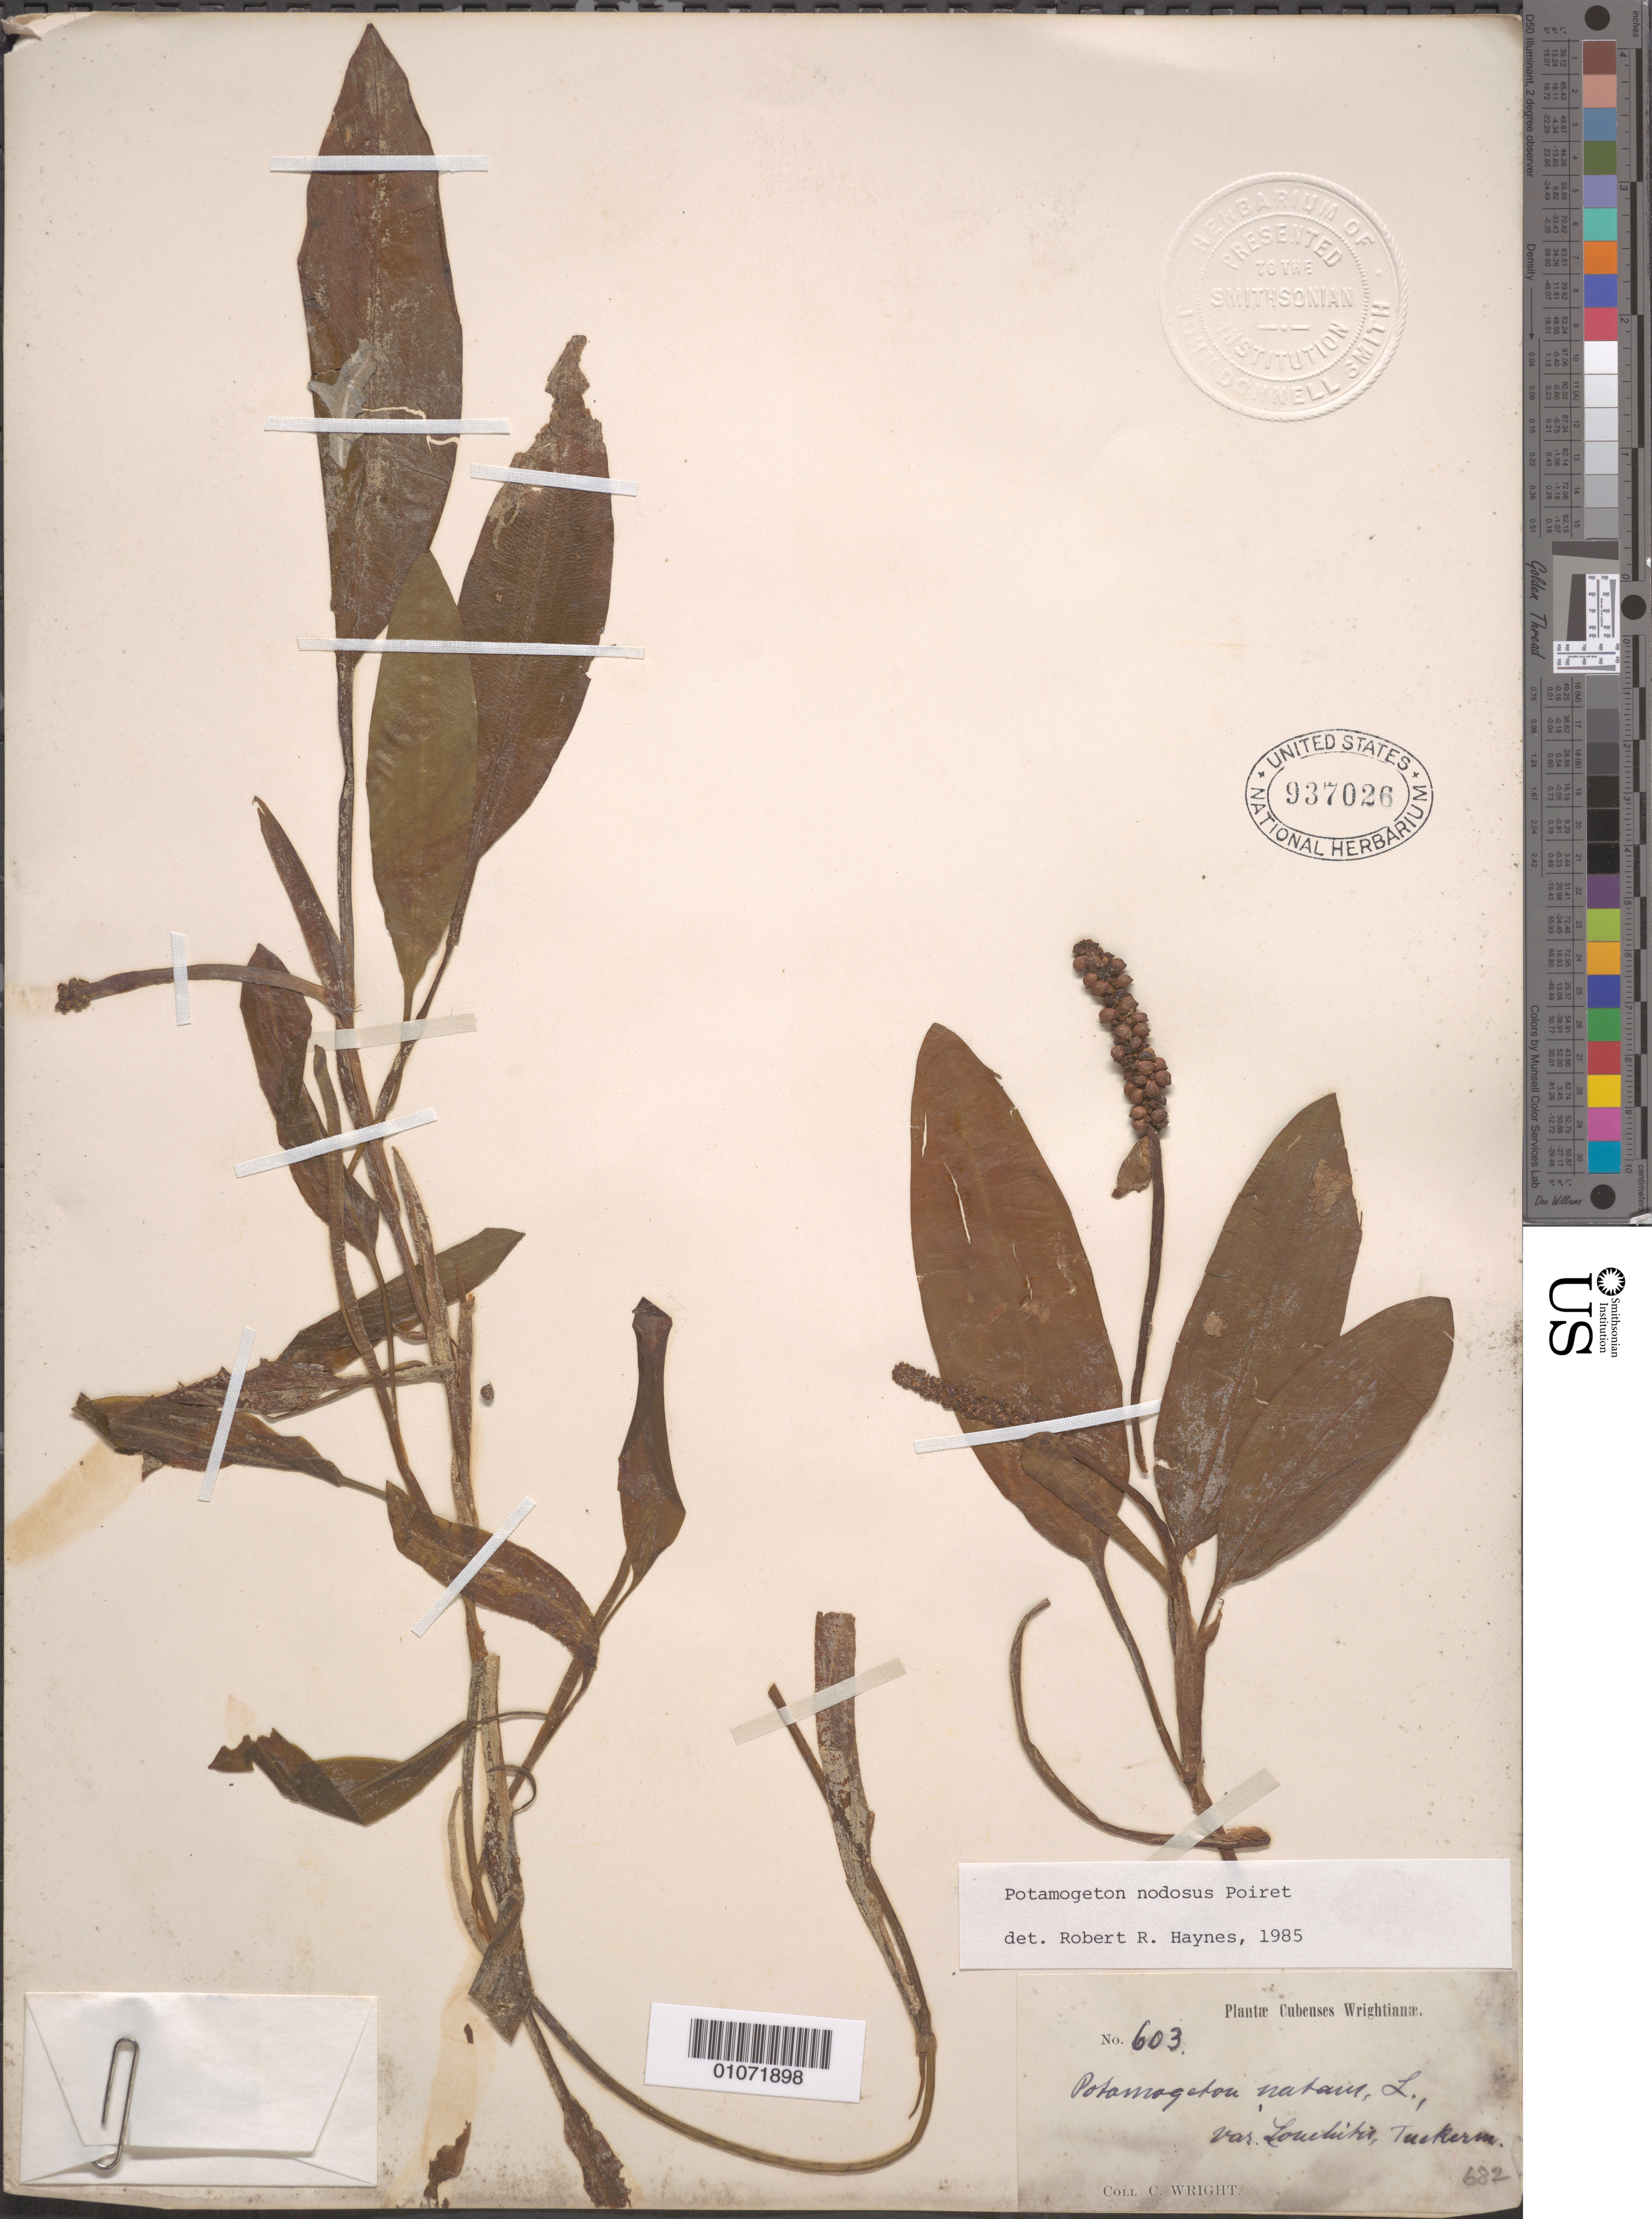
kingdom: Plantae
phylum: Tracheophyta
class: Liliopsida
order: Alismatales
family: Potamogetonaceae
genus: Potamogeton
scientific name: Potamogeton nodosus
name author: Poir.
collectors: C. Wright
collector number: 603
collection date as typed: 1800 to 1899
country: Cuba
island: Cuba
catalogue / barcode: US 937026